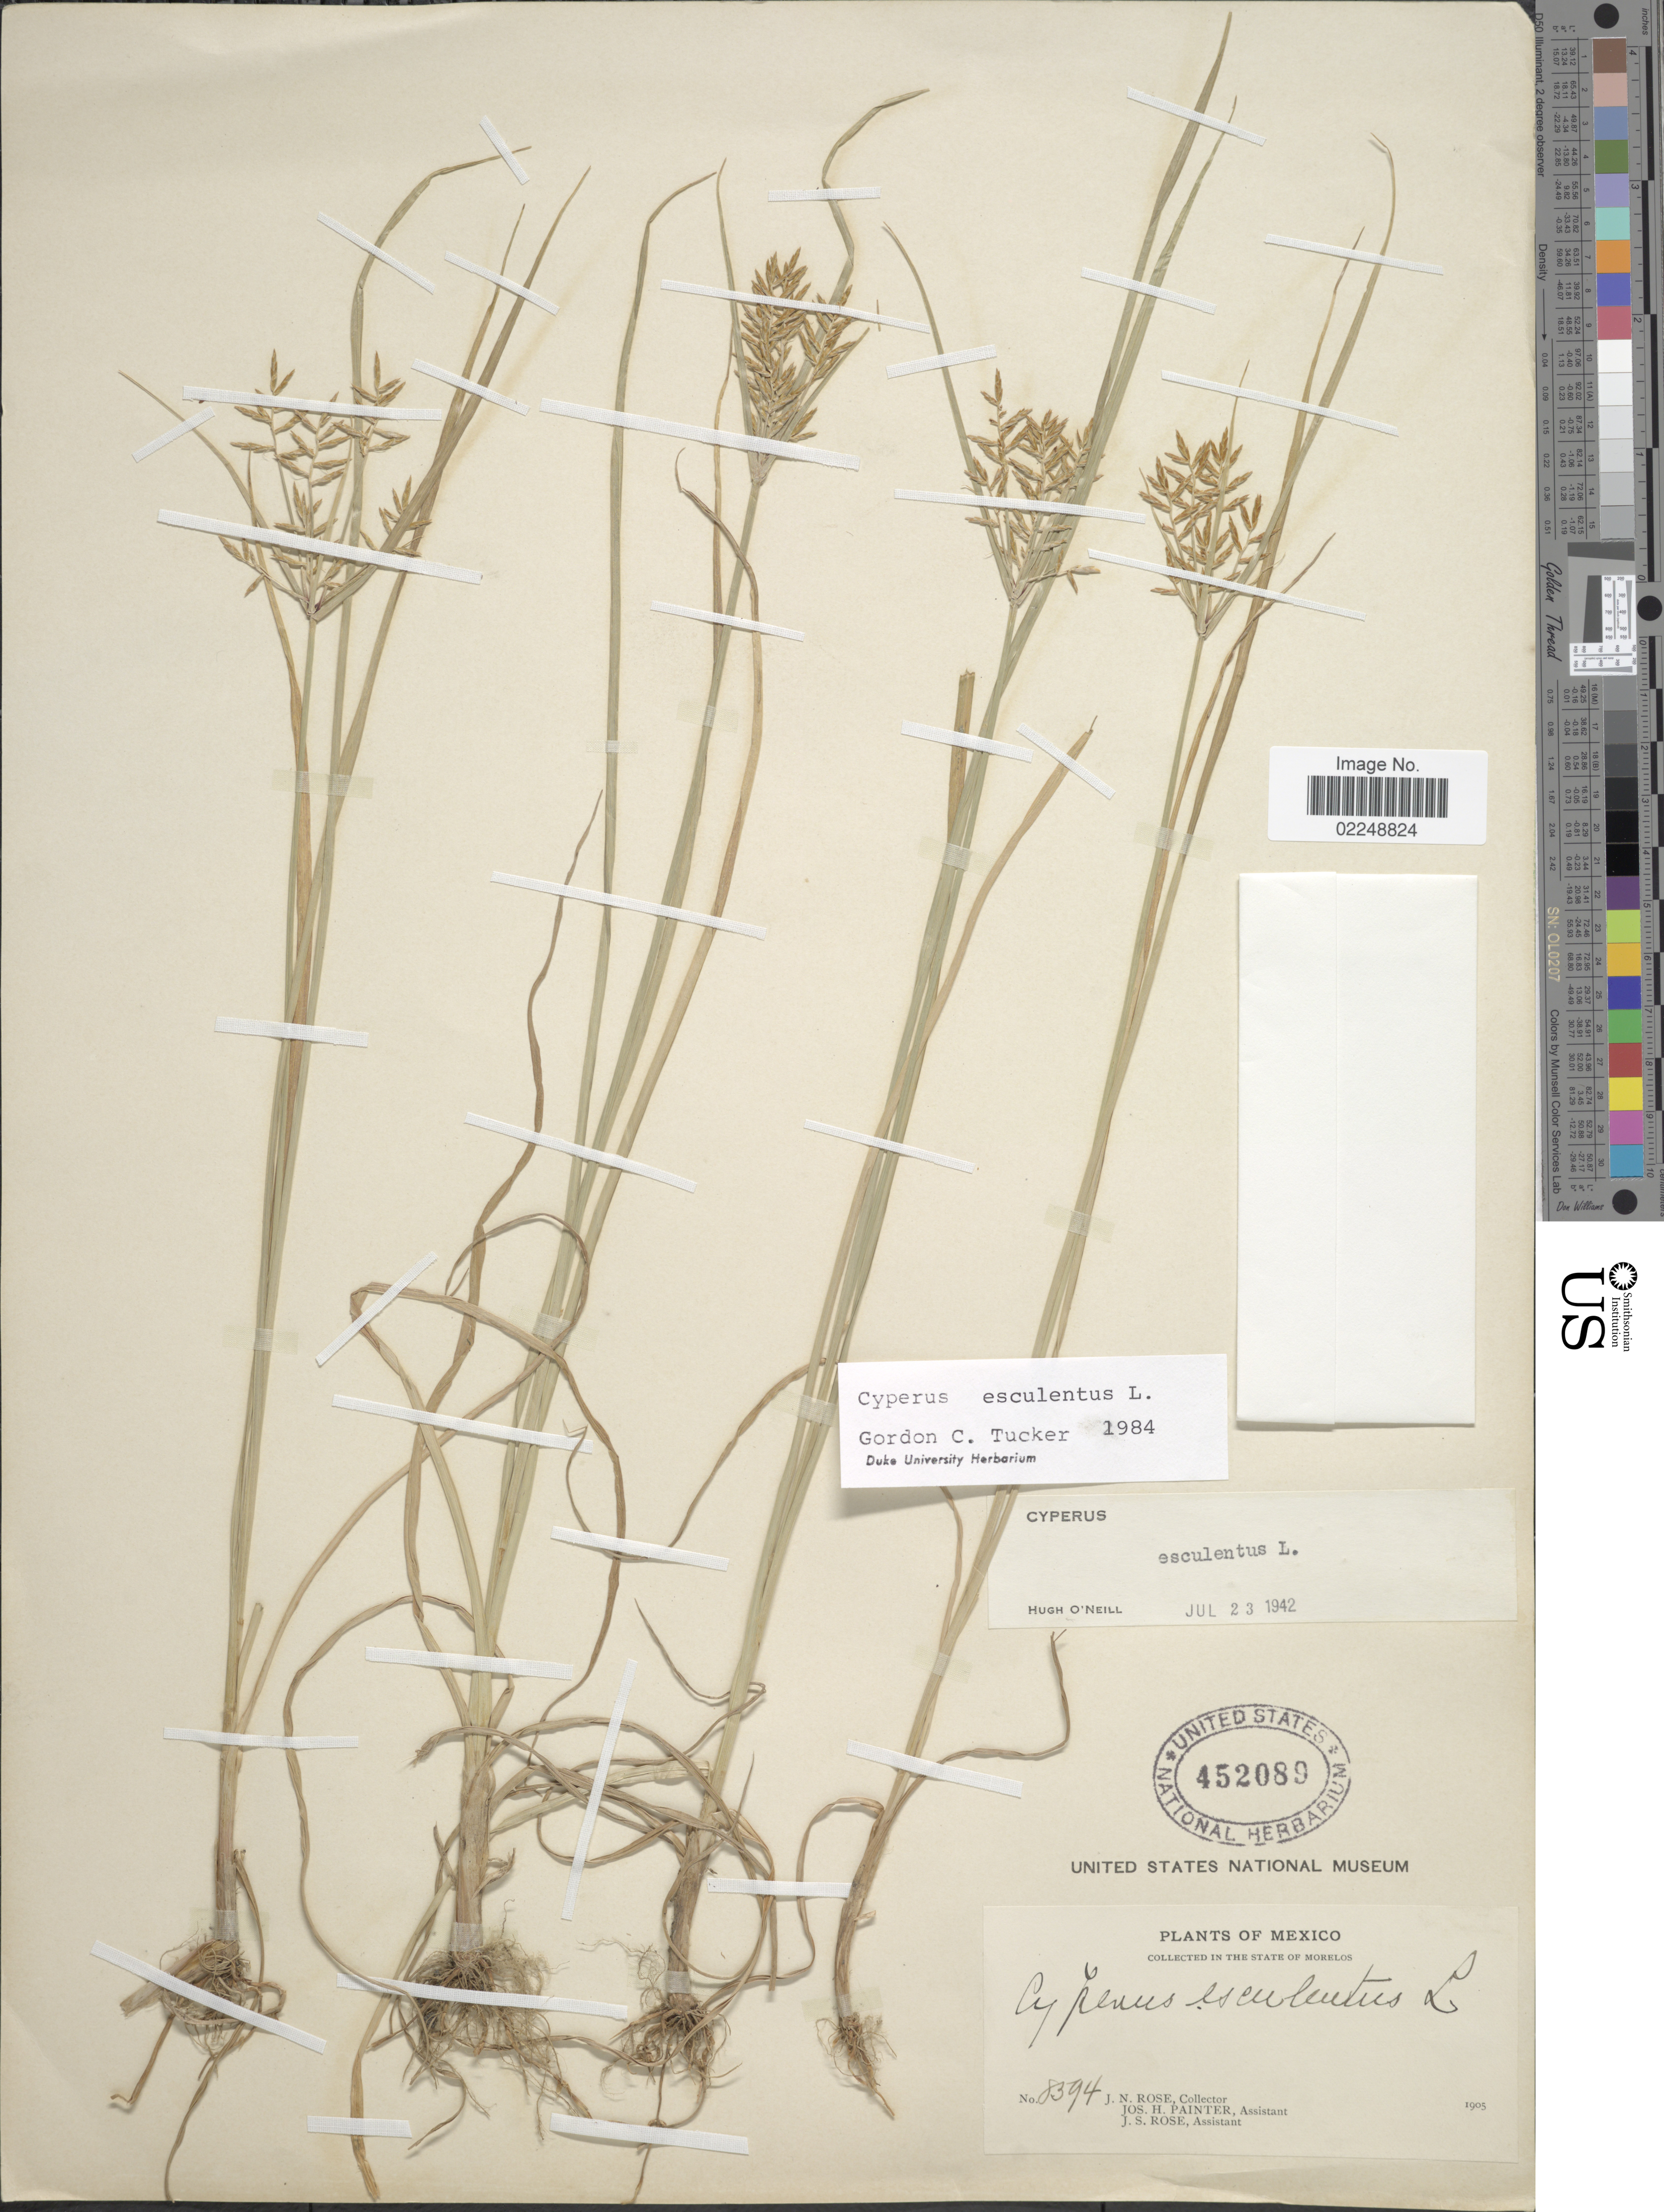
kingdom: Plantae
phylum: Tracheophyta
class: Liliopsida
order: Poales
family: Cyperaceae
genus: Cyperus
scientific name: Cyperus esculentus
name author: L.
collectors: J. N. Rose, J. H. Painter & J. S. Rose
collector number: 8394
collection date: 1905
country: Mexico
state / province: Morelos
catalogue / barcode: US 452089